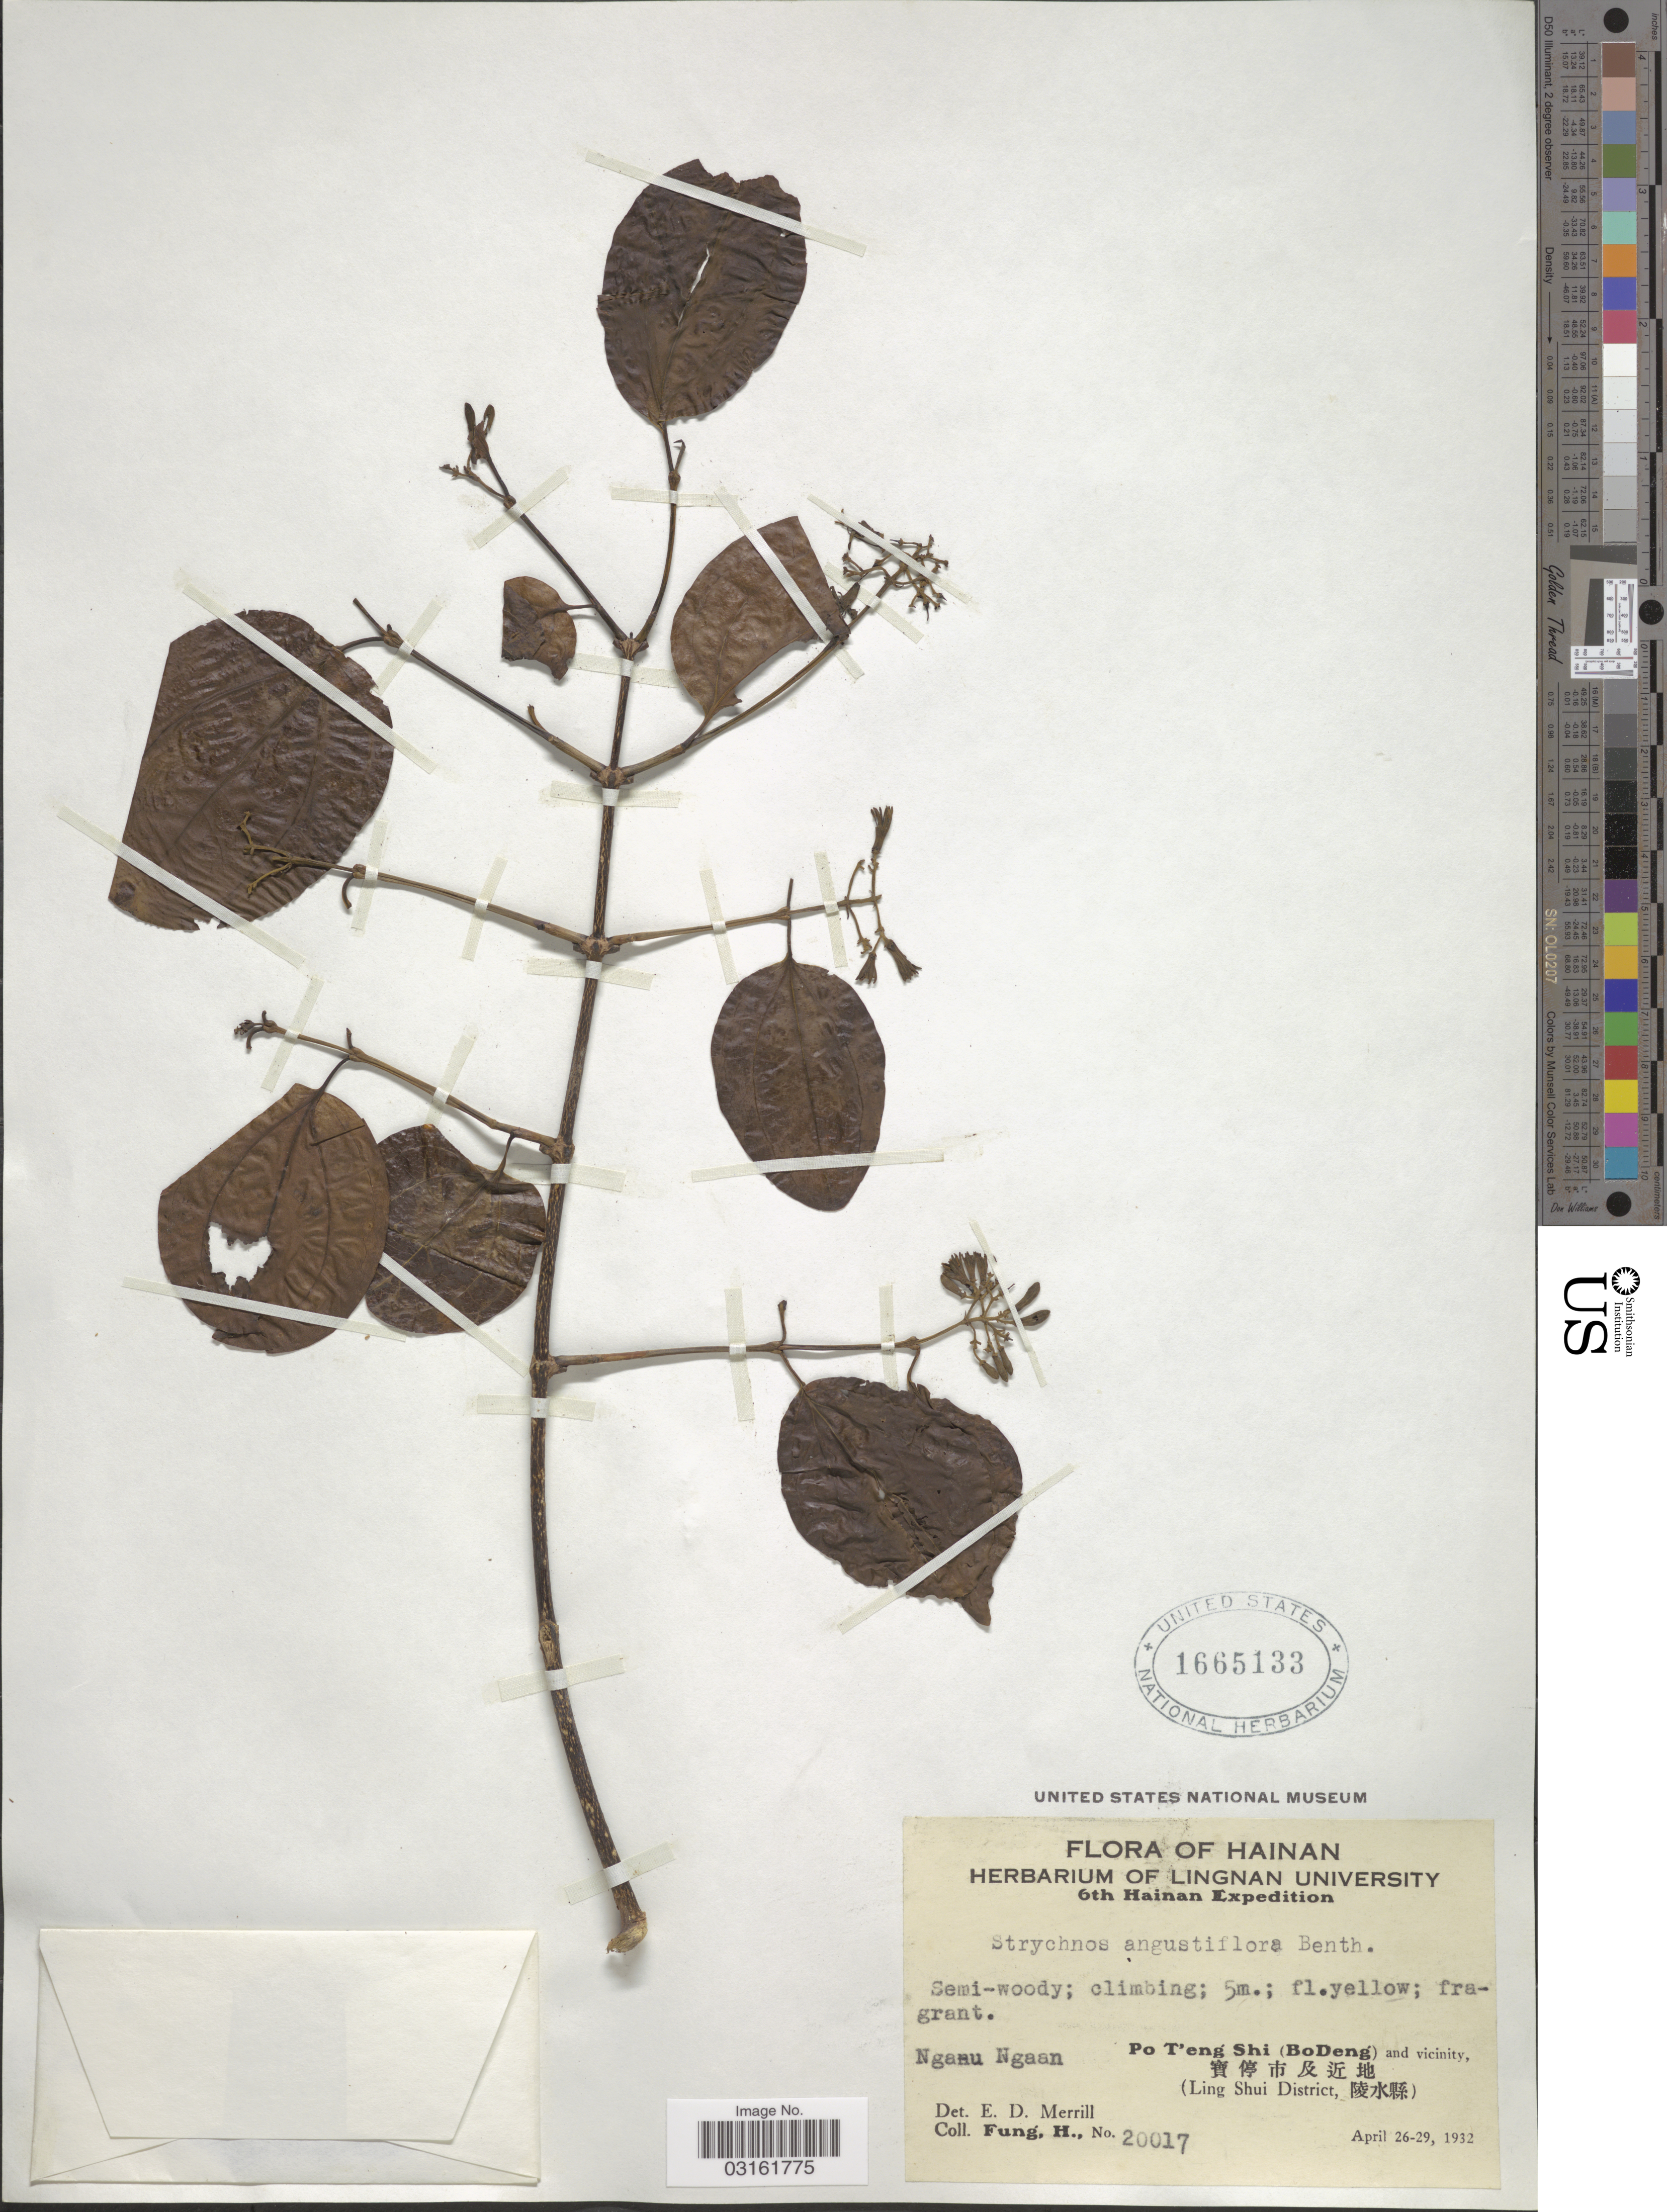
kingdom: Plantae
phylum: Tracheophyta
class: Magnoliopsida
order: Gentianales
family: Loganiaceae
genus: Strychnos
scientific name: Strychnos angustiflora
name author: Benth.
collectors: H. Fung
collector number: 20017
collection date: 1932-04-26/1932-04-29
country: China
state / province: Hainan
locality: Nganu Ngaan. Po T'eng Shi (BoDeng) and vicinity, (Ling Shui District).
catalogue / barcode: US 1665133